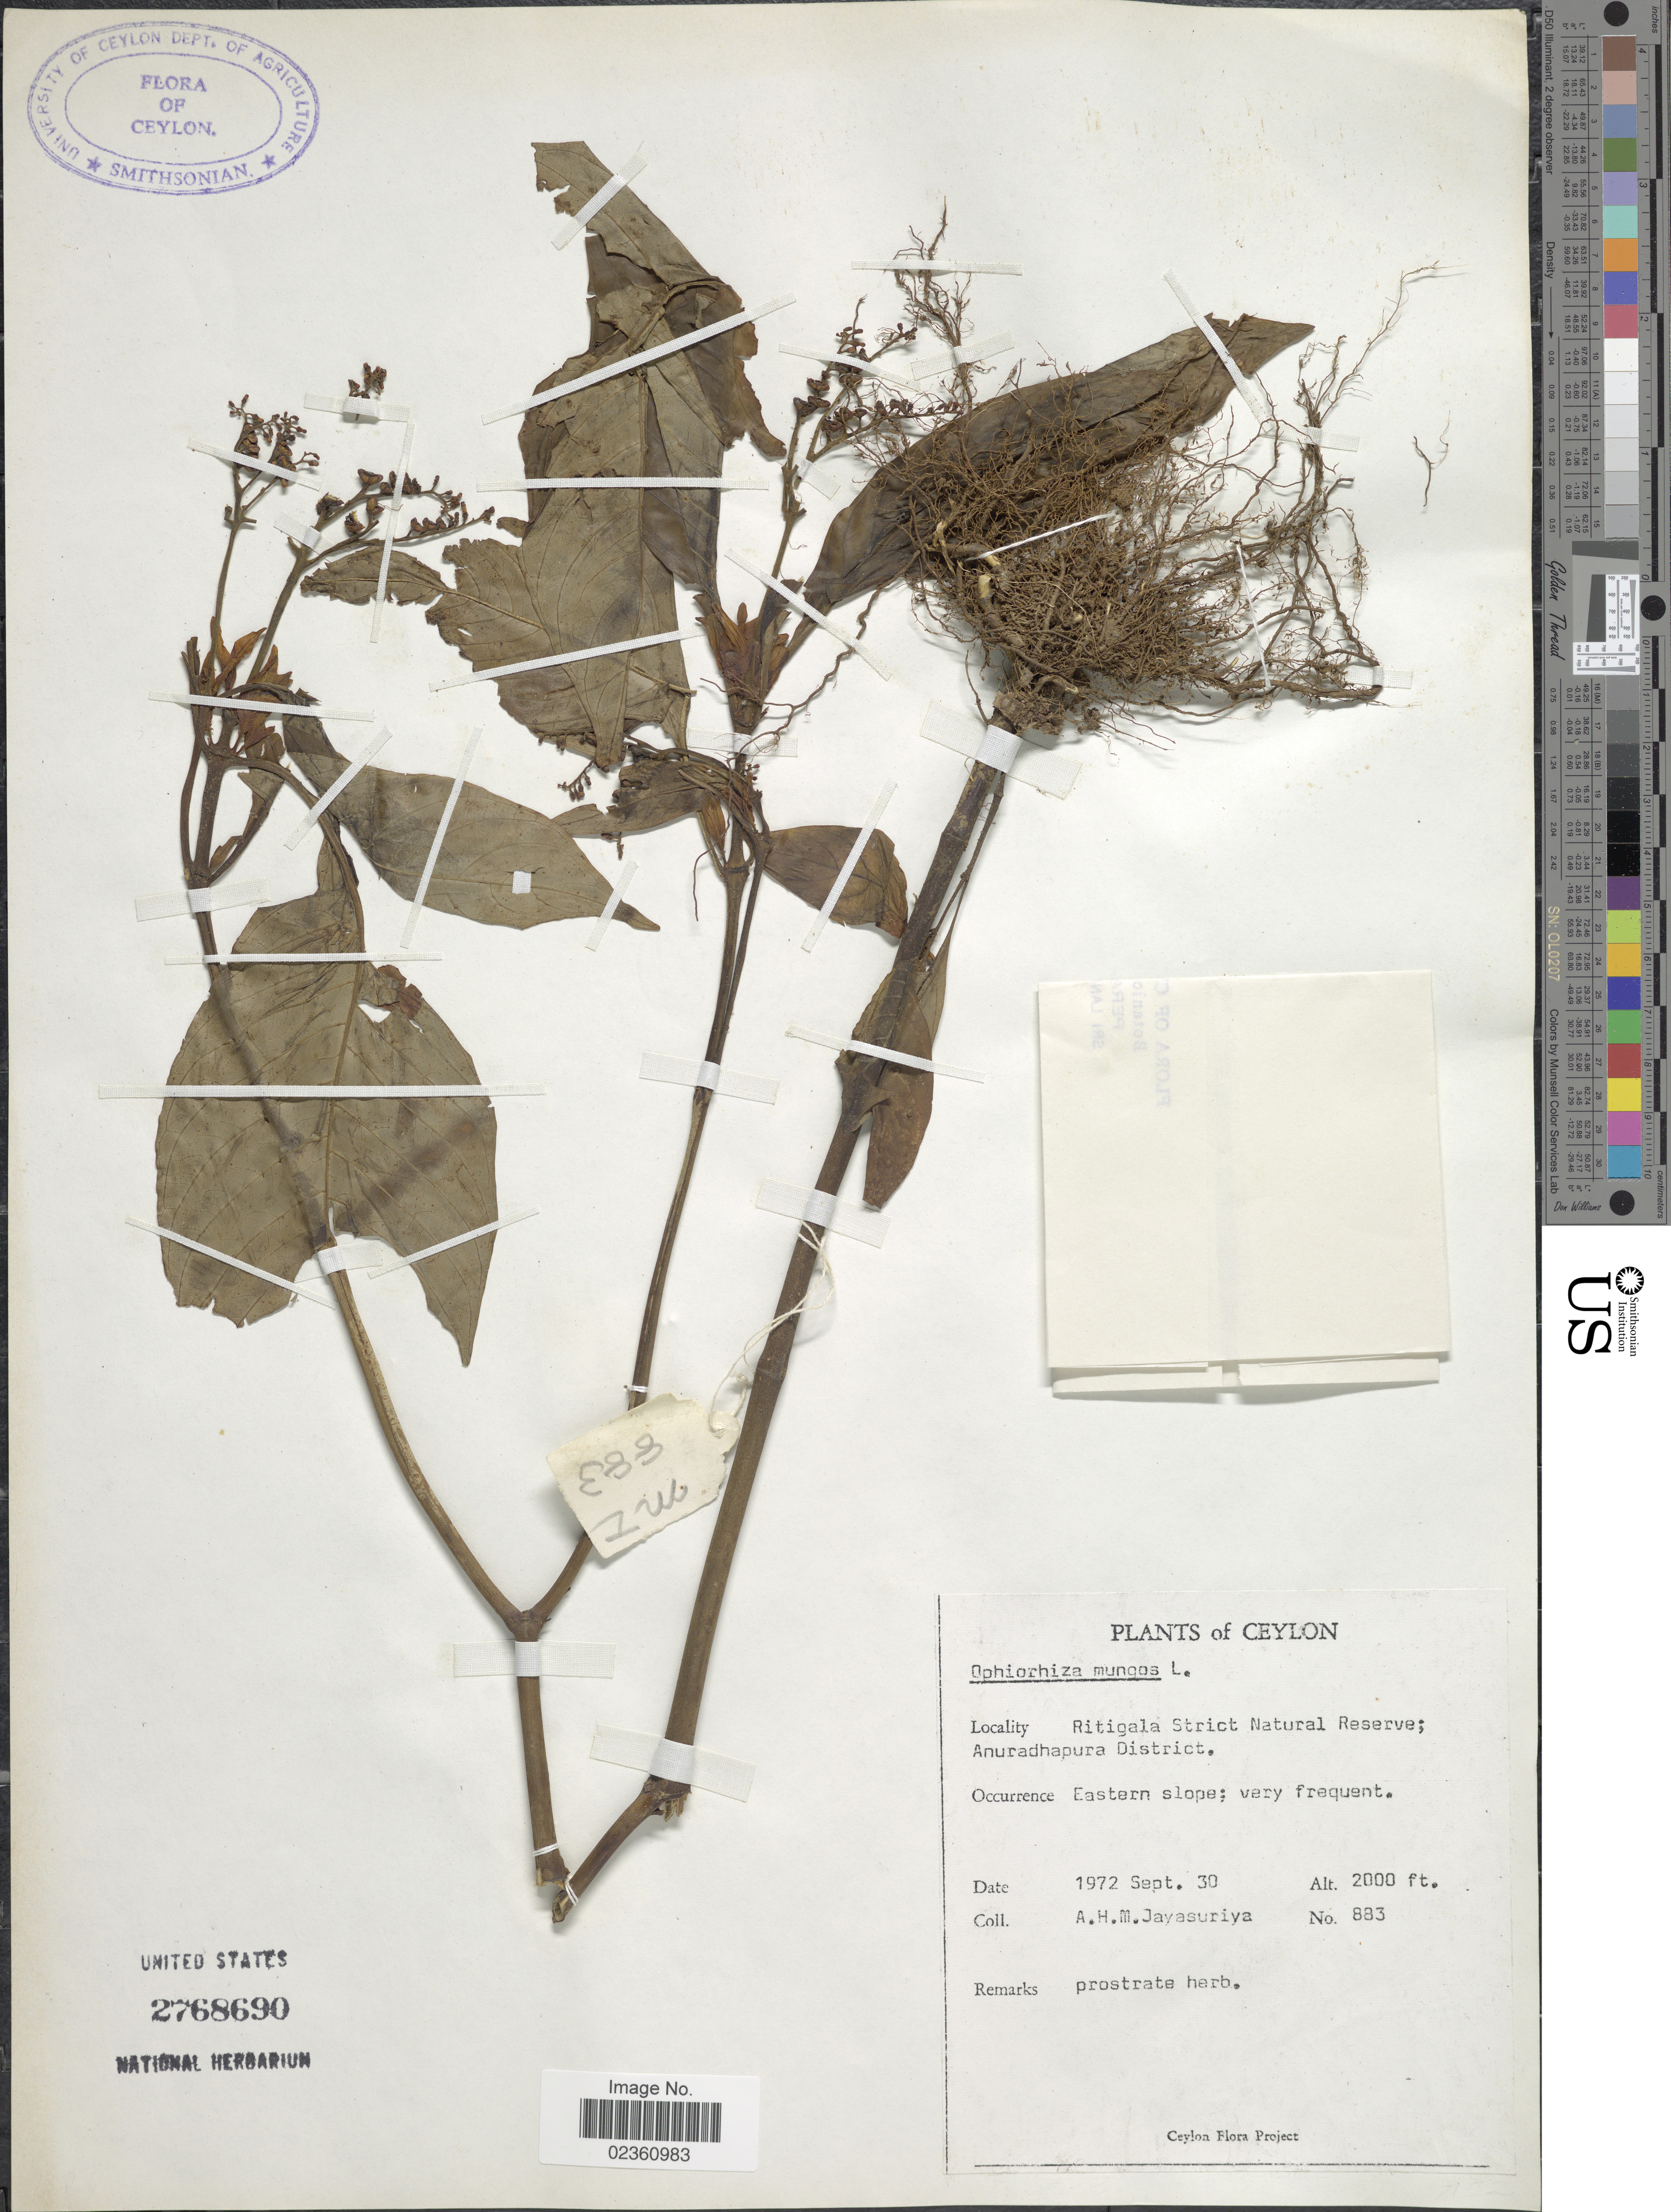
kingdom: Plantae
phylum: Tracheophyta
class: Magnoliopsida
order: Gentianales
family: Rubiaceae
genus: Ophiorrhiza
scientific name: Ophiorrhiza mungos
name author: L.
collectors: A. H. Jayasuriya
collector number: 883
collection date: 1972-09-30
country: Sri Lanka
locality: Ceylon, Ritigala Strict Natural Reserve; Anuradhapura District, Eastern slope; very frequent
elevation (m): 610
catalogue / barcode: US 2768690